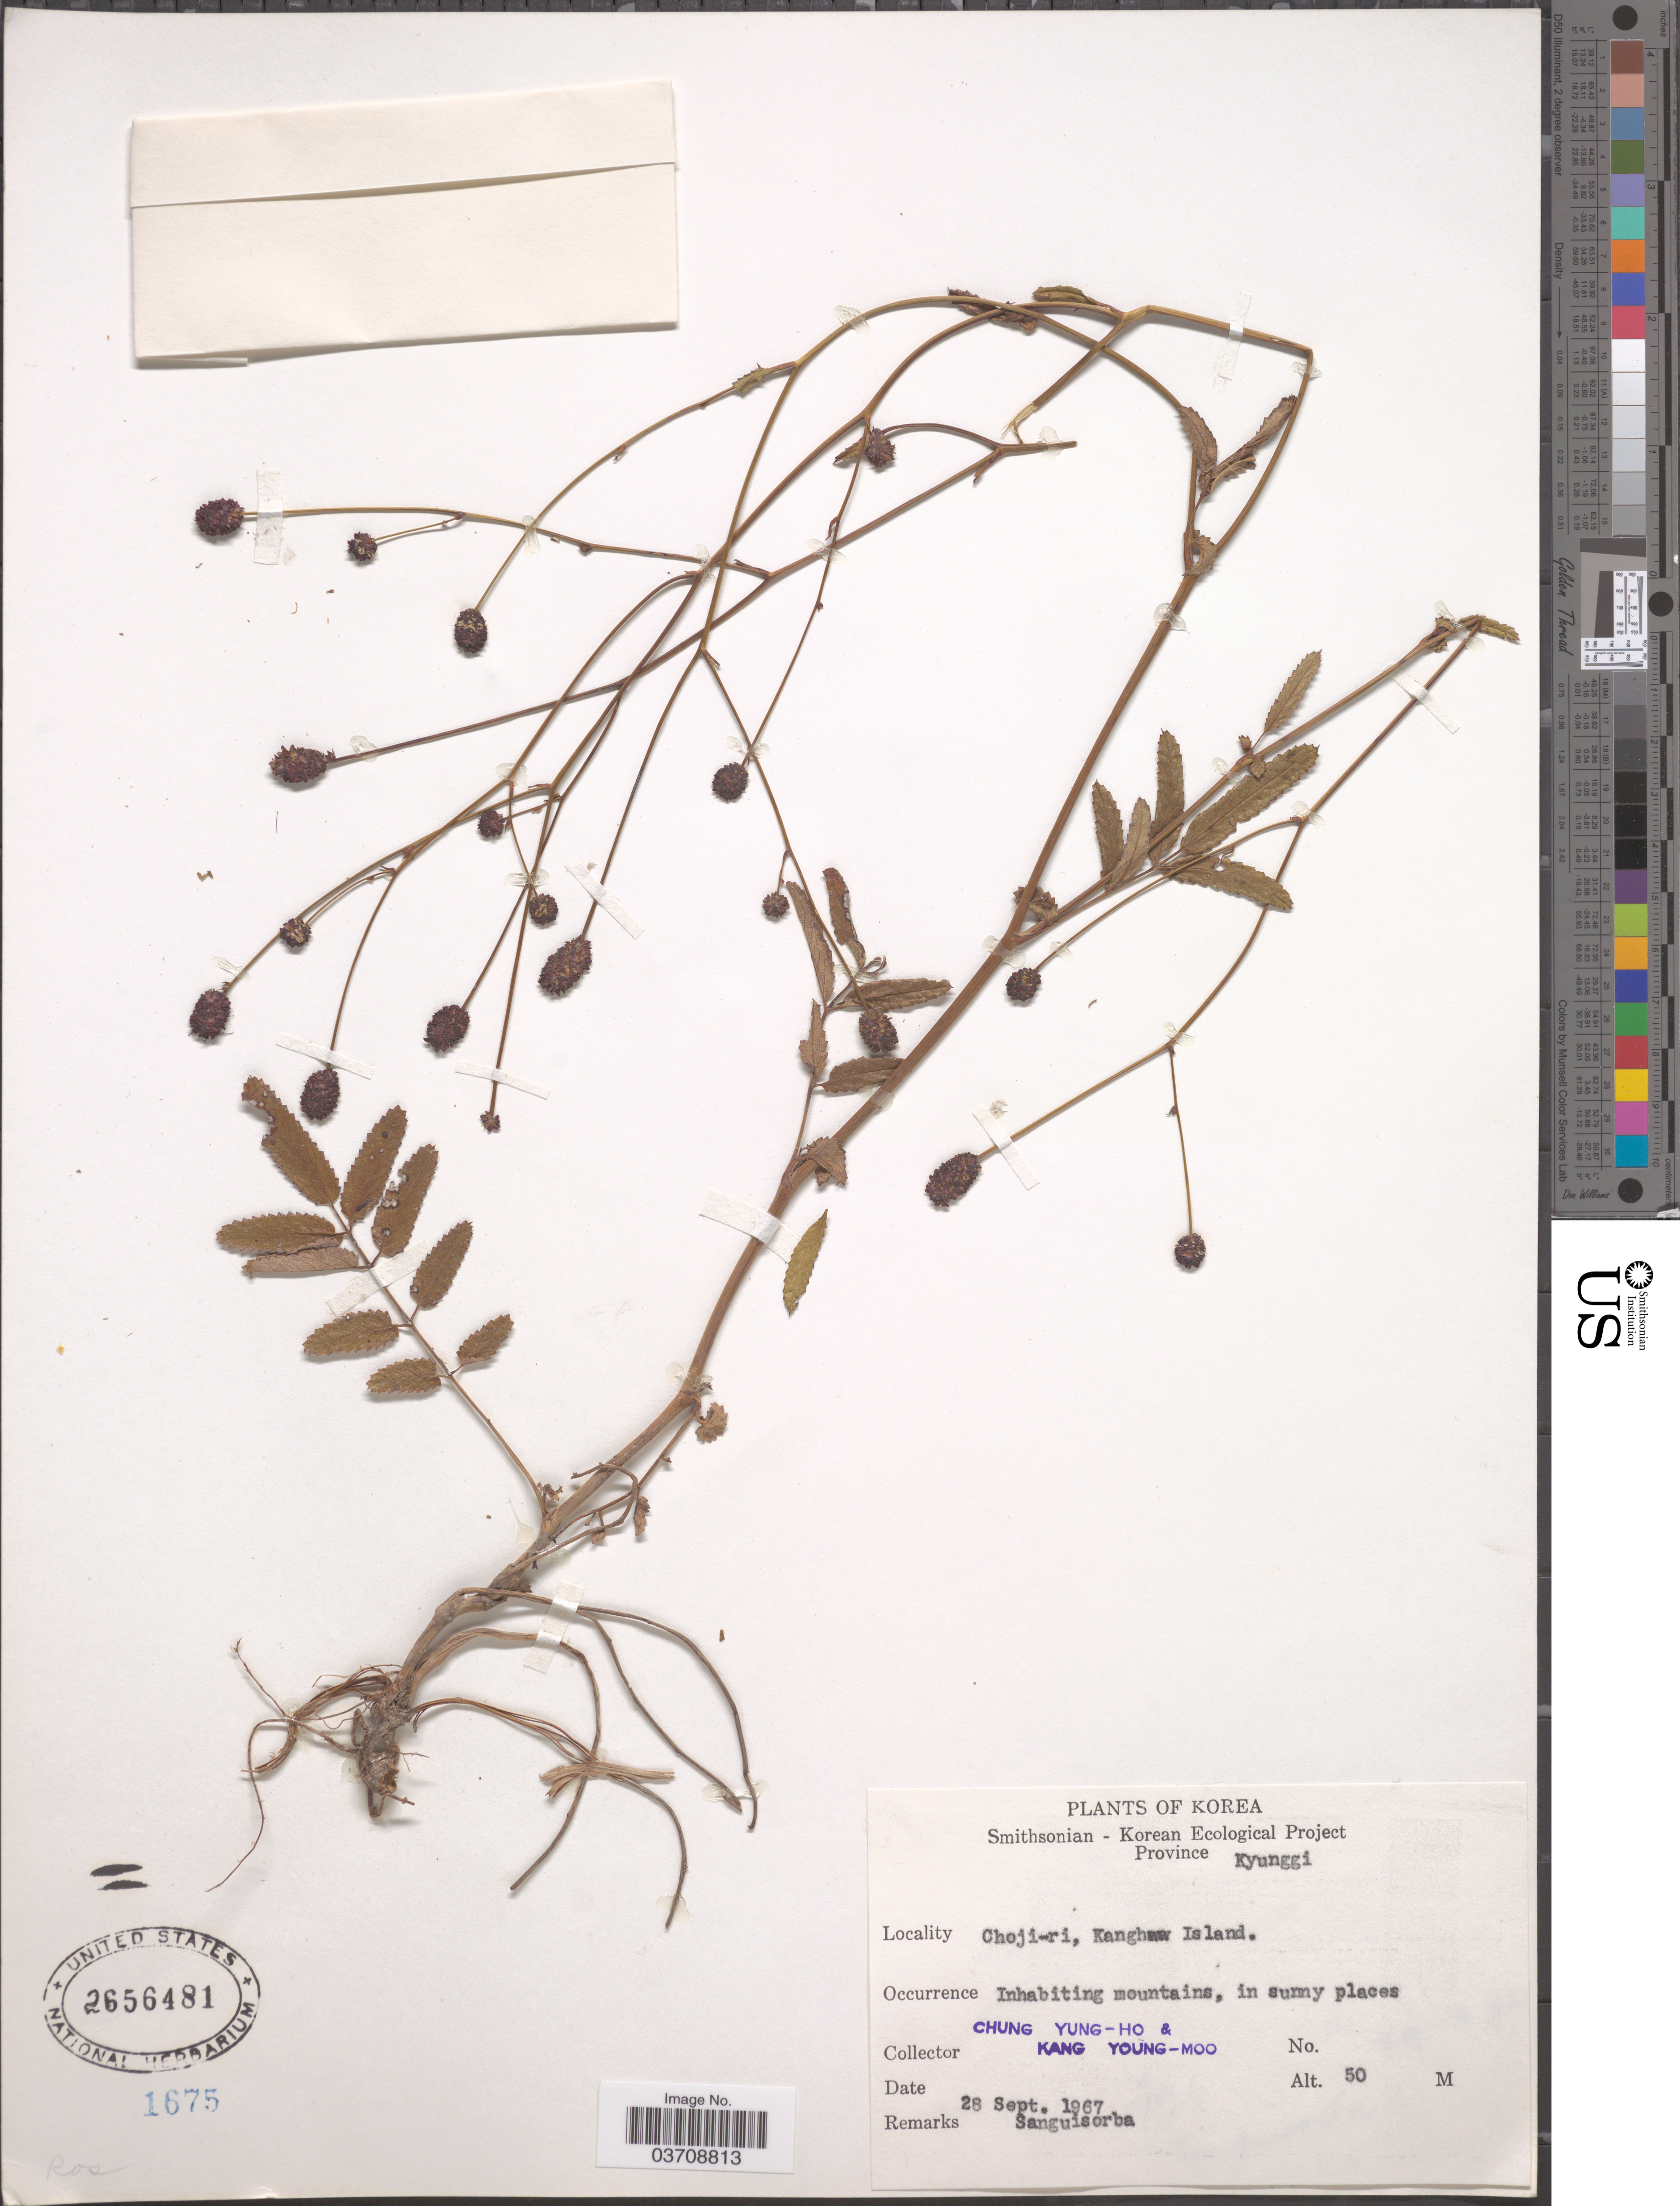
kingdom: Plantae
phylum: Tracheophyta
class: Magnoliopsida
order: Rosales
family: Rosaceae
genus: Sanguisorba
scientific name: Sanguisorba sp.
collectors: C. Yung-Ho & K. Young-Moo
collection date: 1967-09-28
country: South Korea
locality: Province Kyunggi. Choji-ri, Kanghaw Island.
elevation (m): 50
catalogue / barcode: US 2656481